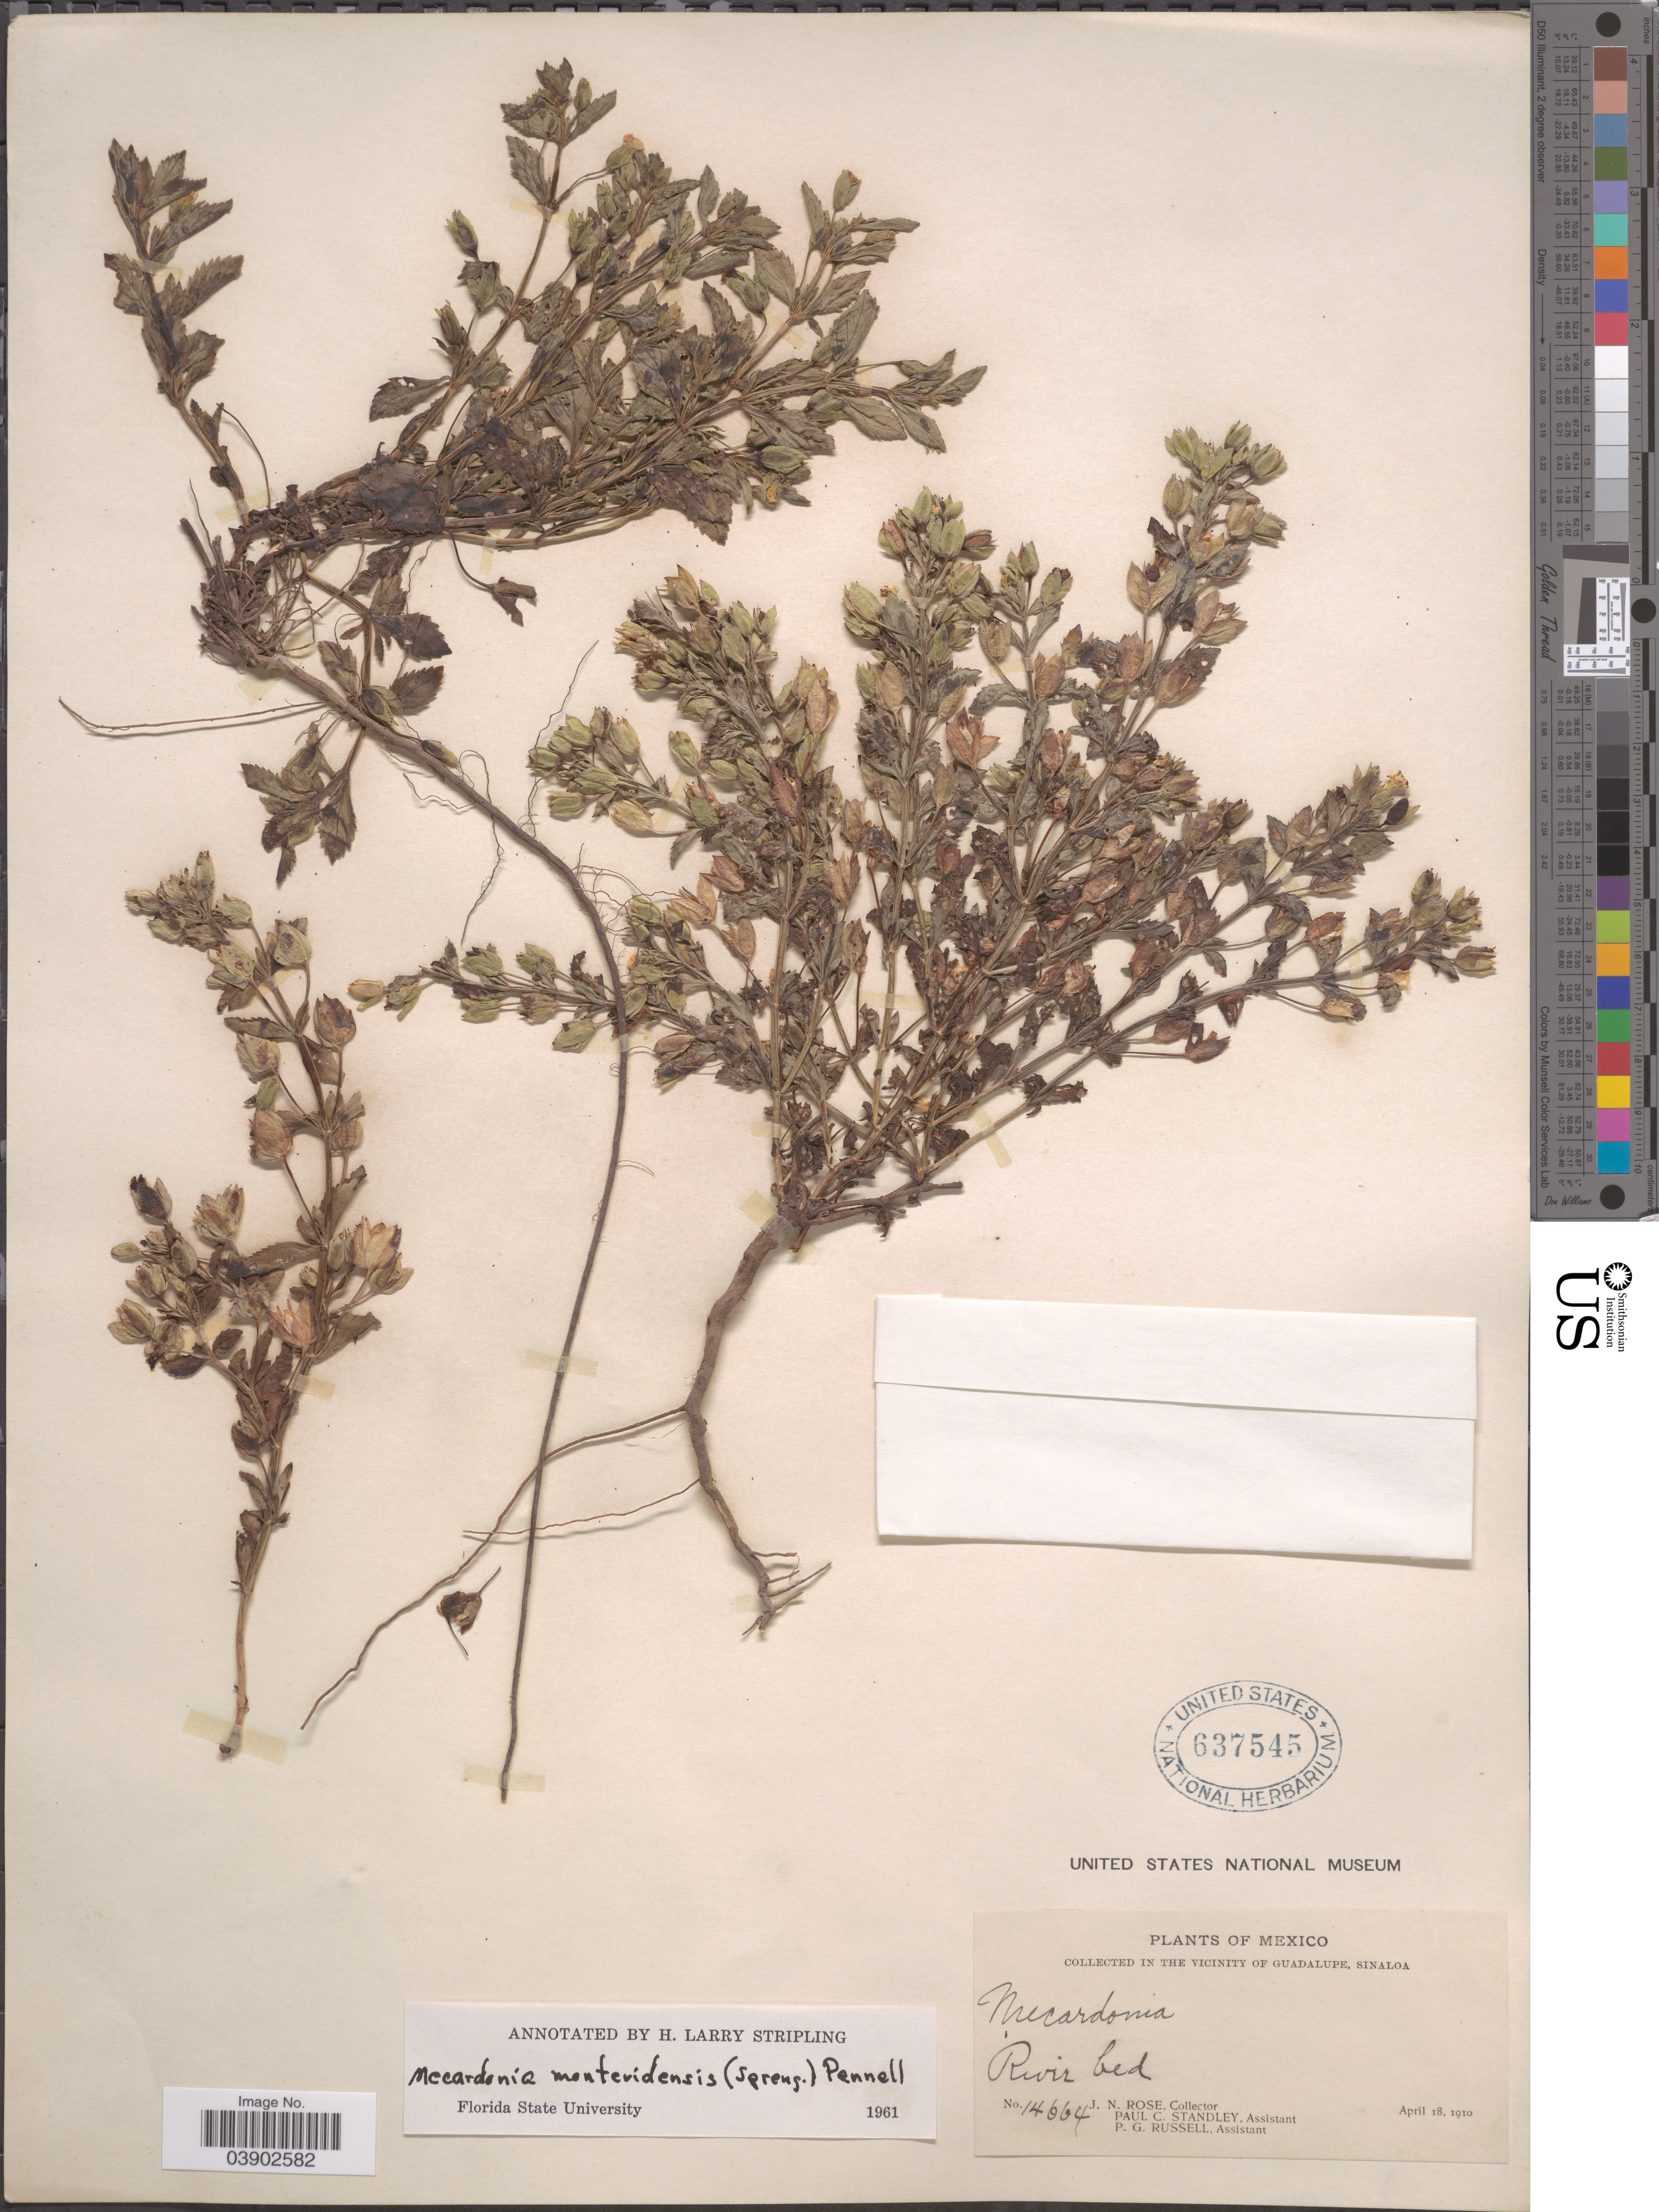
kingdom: Plantae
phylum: Tracheophyta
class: Magnoliopsida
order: Lamiales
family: Plantaginaceae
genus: Mecardonia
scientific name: Mecardonia procumbens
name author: (Mill.) Small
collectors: J. N. Rose, P. C. Standley & P. G. Russell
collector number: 14664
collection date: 1910-04-18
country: Mexico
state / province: Sinaloa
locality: Vicinity of Guadalupe. River bed.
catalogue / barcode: US 637545